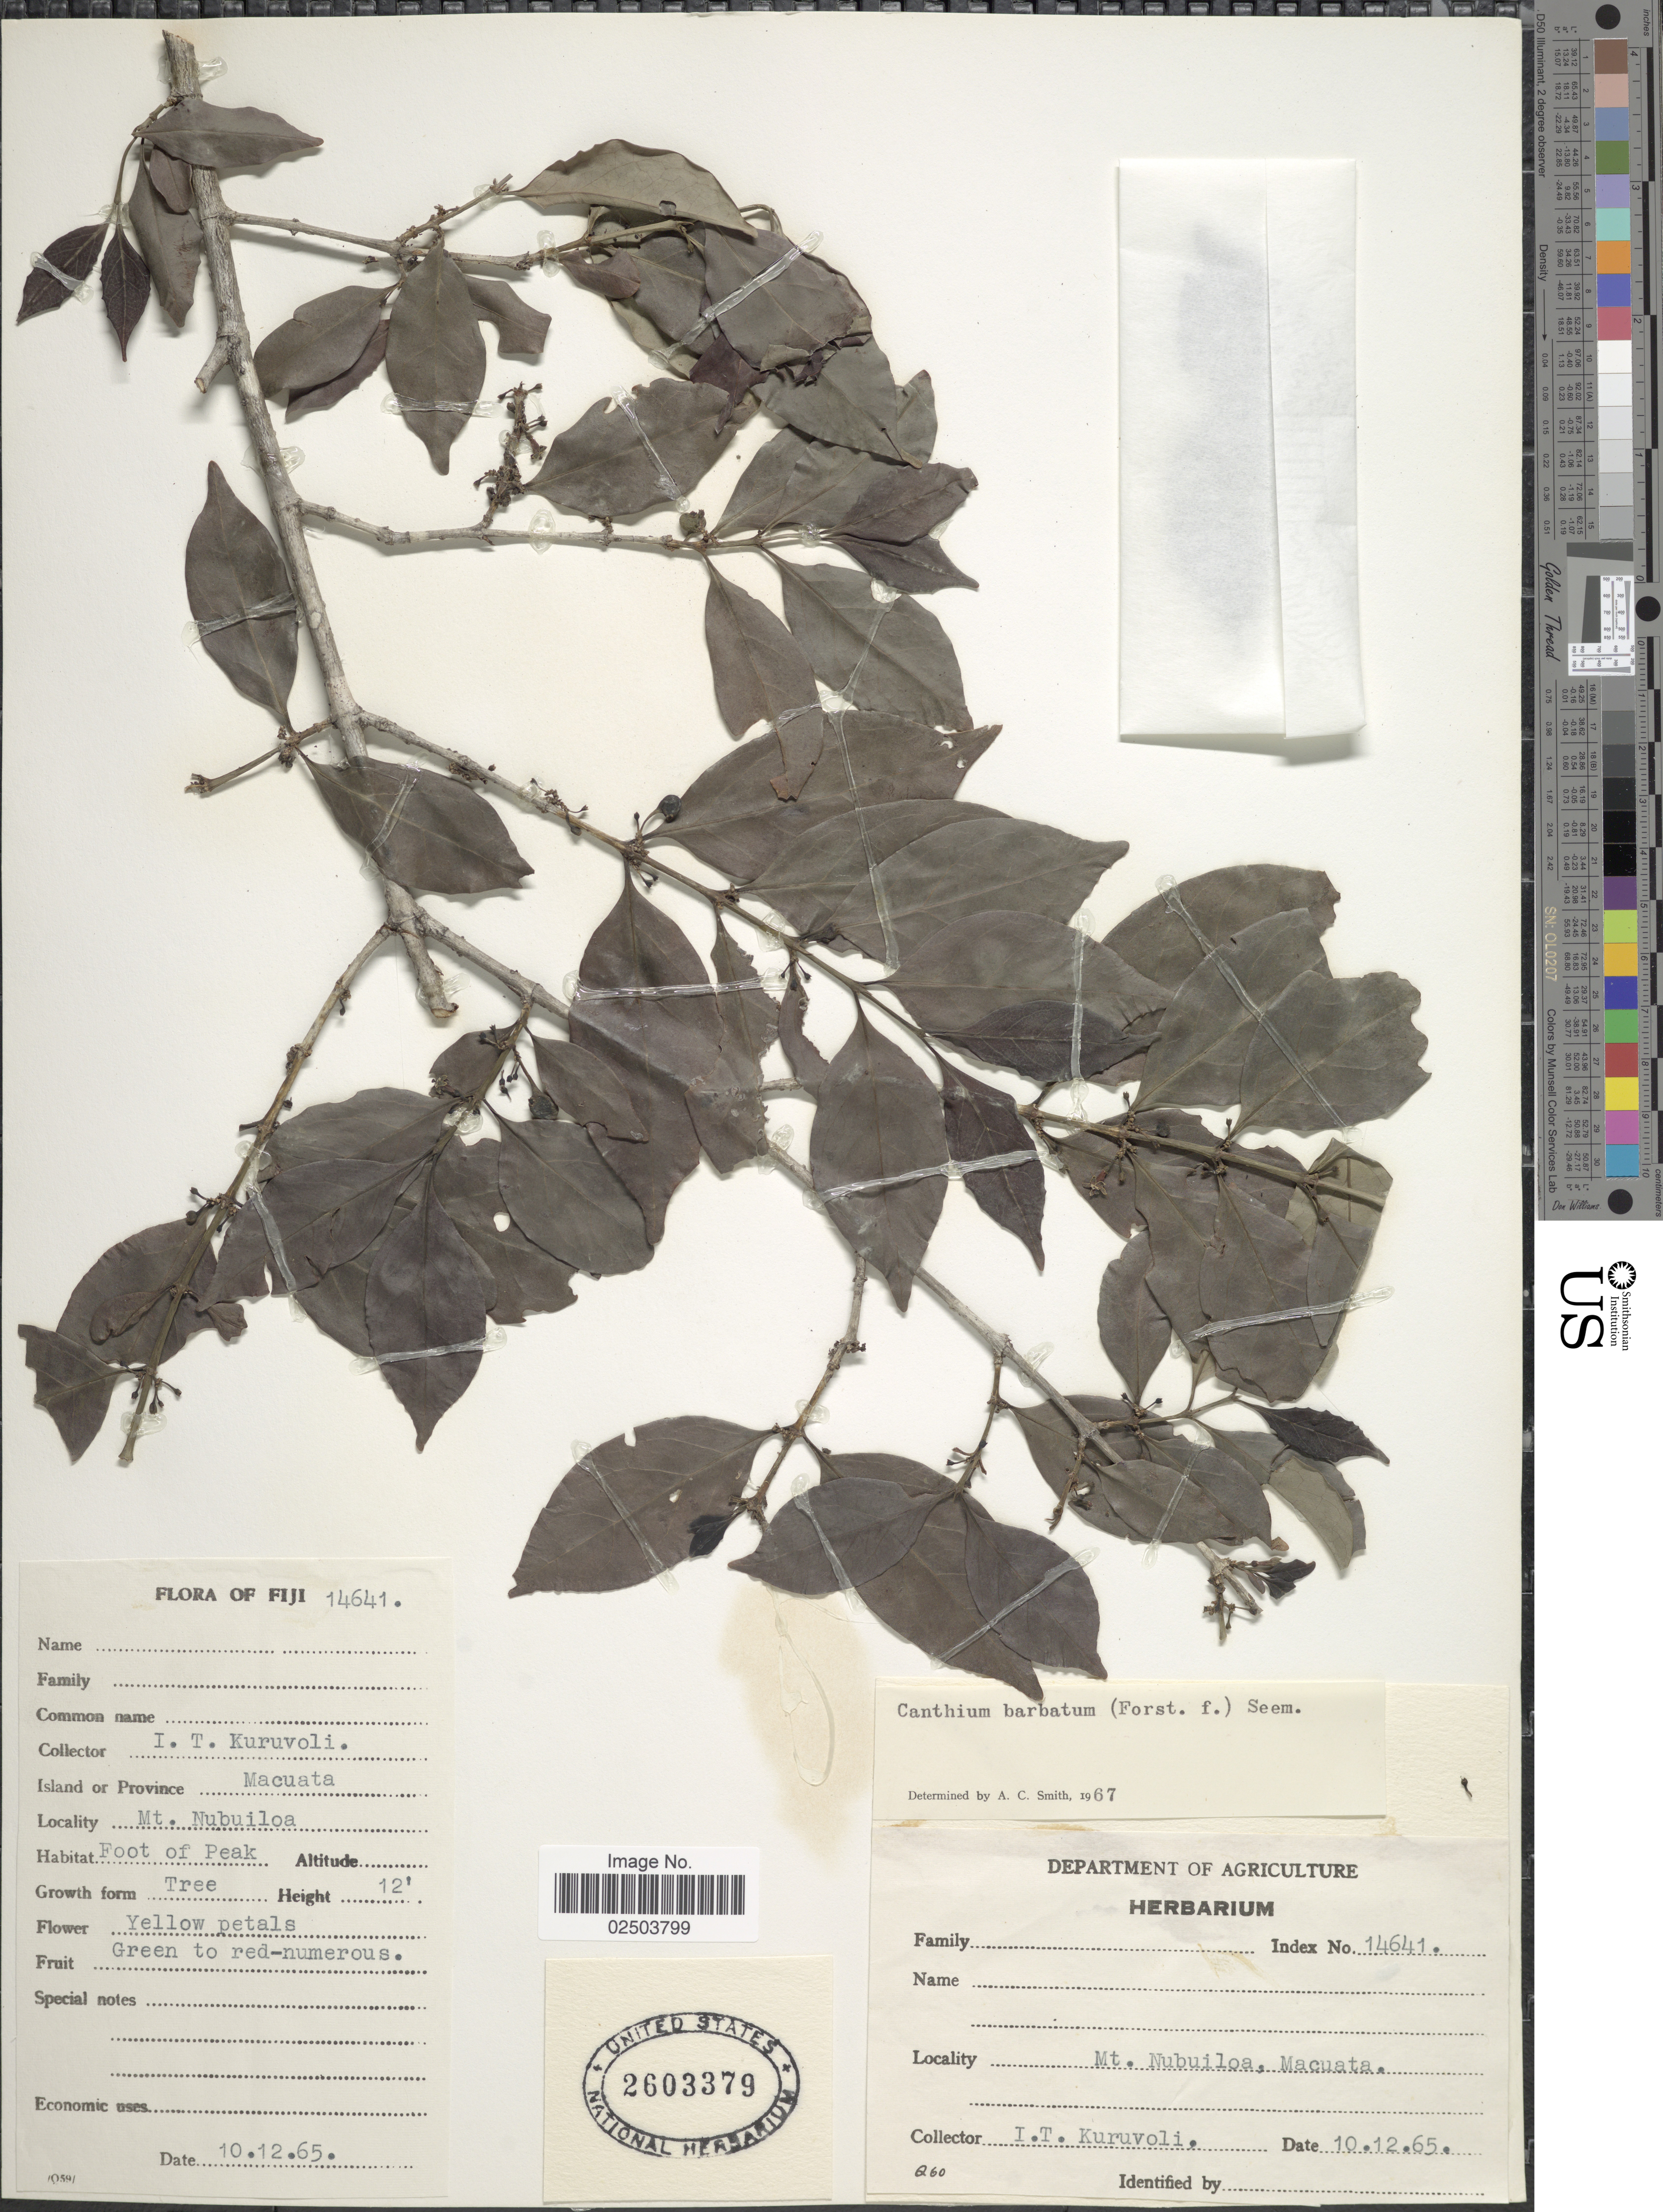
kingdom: Plantae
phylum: Tracheophyta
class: Magnoliopsida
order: Gentianales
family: Rubiaceae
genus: Cyclophyllum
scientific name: Cyclophyllum barbatum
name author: (G. Forst.) N. Hallé & J. Florence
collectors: I. Kuruvoli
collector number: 14641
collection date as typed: Transcribed d/m/y: 10/12/65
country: Fiji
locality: Island or Province Macuata. Mt. Nubuiloa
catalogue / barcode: US 2603379